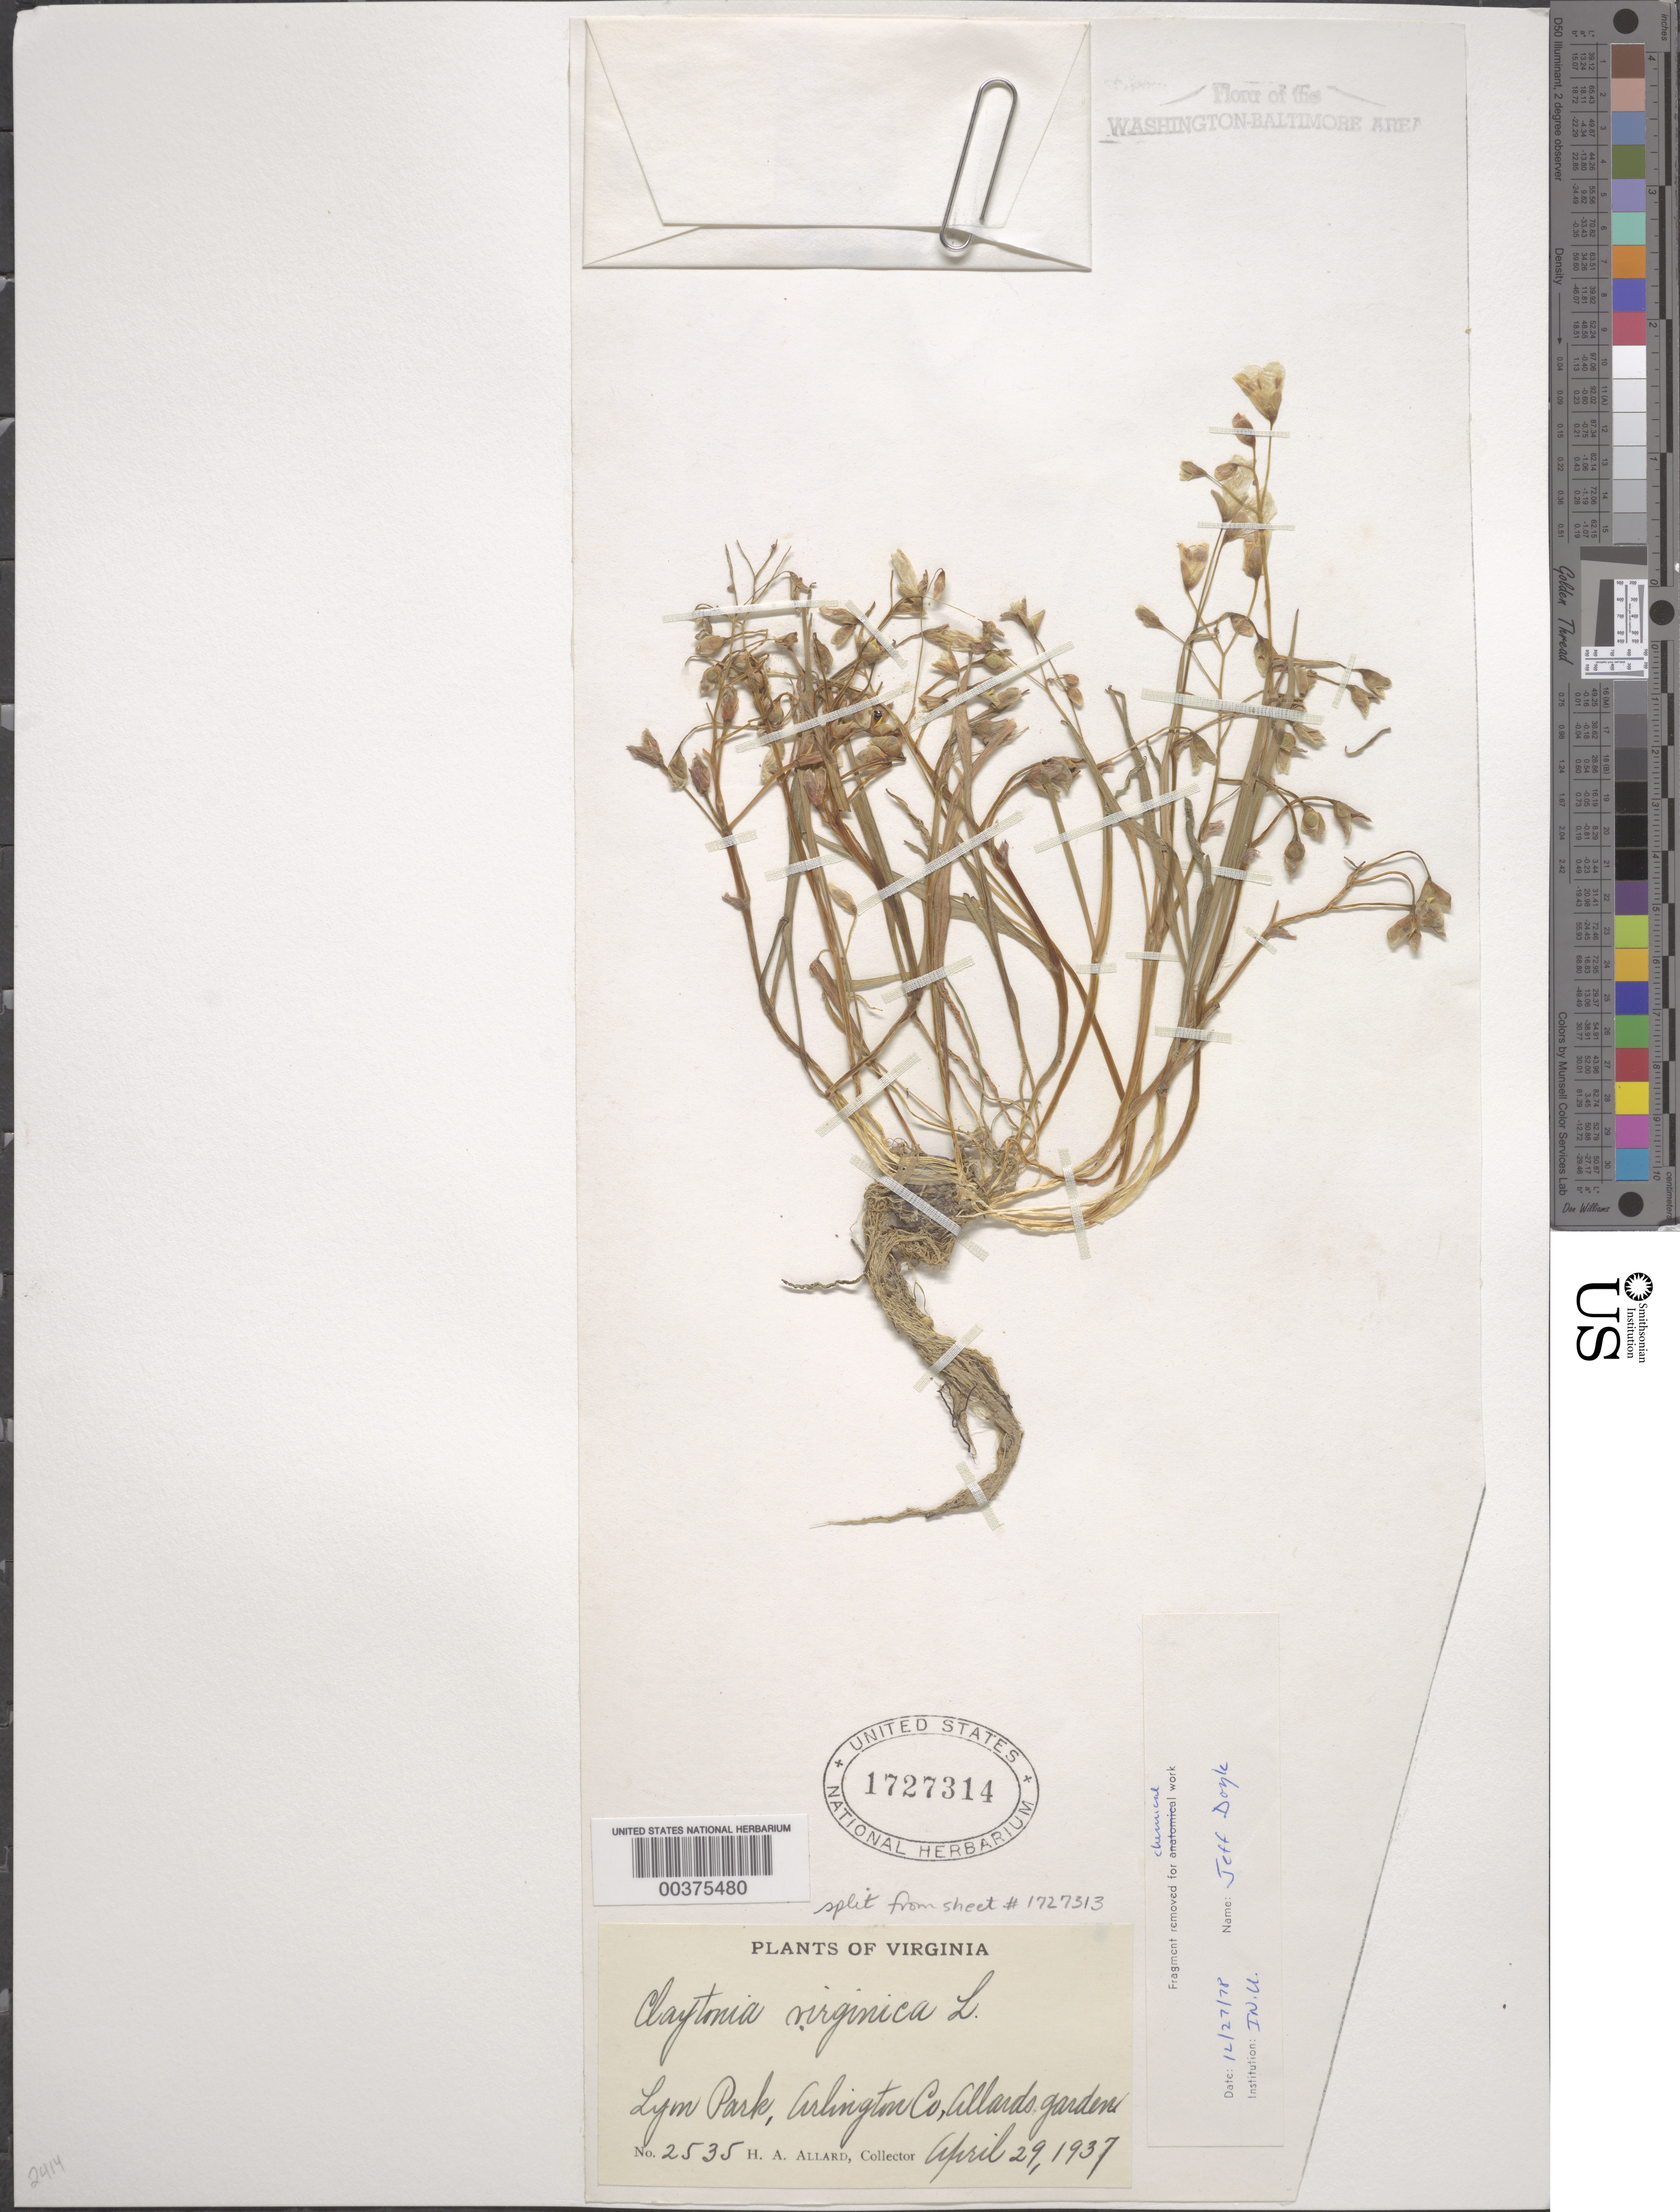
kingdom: Plantae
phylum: Tracheophyta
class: Magnoliopsida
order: Caryophyllales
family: Montiaceae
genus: Claytonia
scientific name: Claytonia virginica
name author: L.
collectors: H. A. Allard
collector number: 2535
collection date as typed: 29 Apr 1937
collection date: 1937-04-29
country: United States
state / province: Virginia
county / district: Arlington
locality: Lyon Park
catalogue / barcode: US 1727314